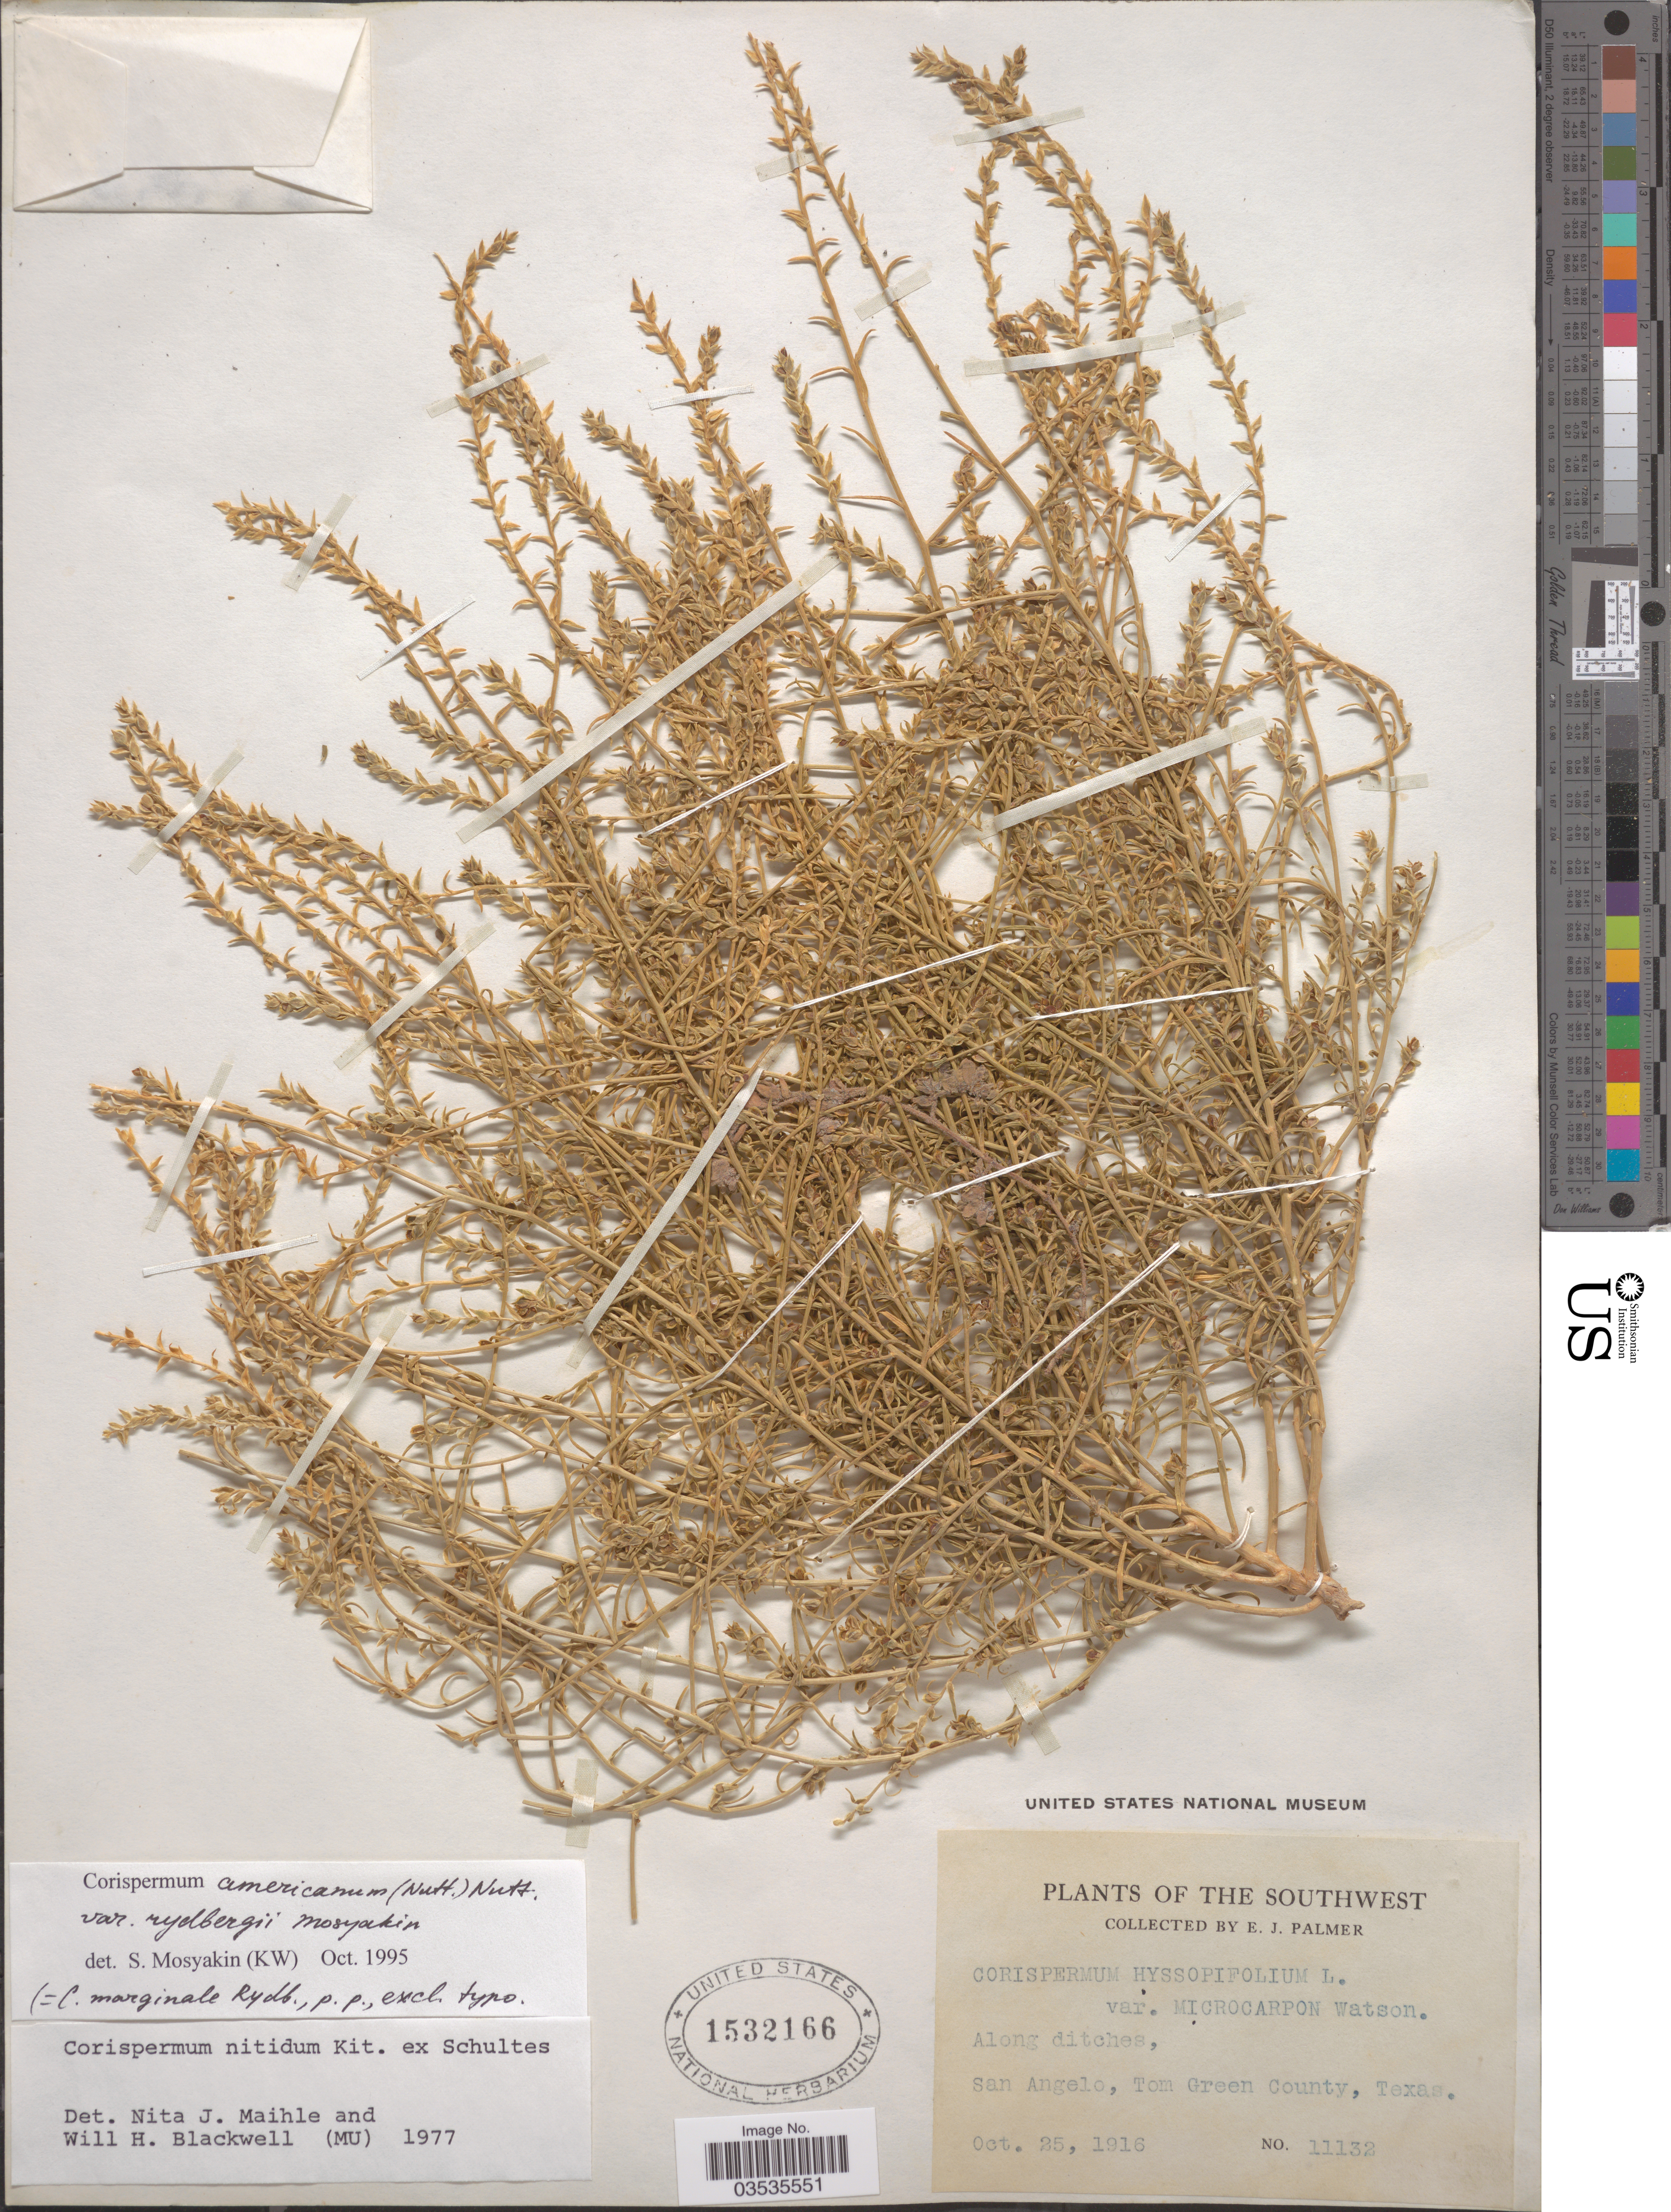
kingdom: Plantae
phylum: Tracheophyta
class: Magnoliopsida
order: Caryophyllales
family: Amaranthaceae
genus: Corispermum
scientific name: Corispermum americanum var. rydbergii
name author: Mosyakin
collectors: E. J. Palmer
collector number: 11132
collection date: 1916-10-25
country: United States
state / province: Texas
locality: The Southwest. San Angelo, Tom Green County.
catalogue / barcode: US 1632166